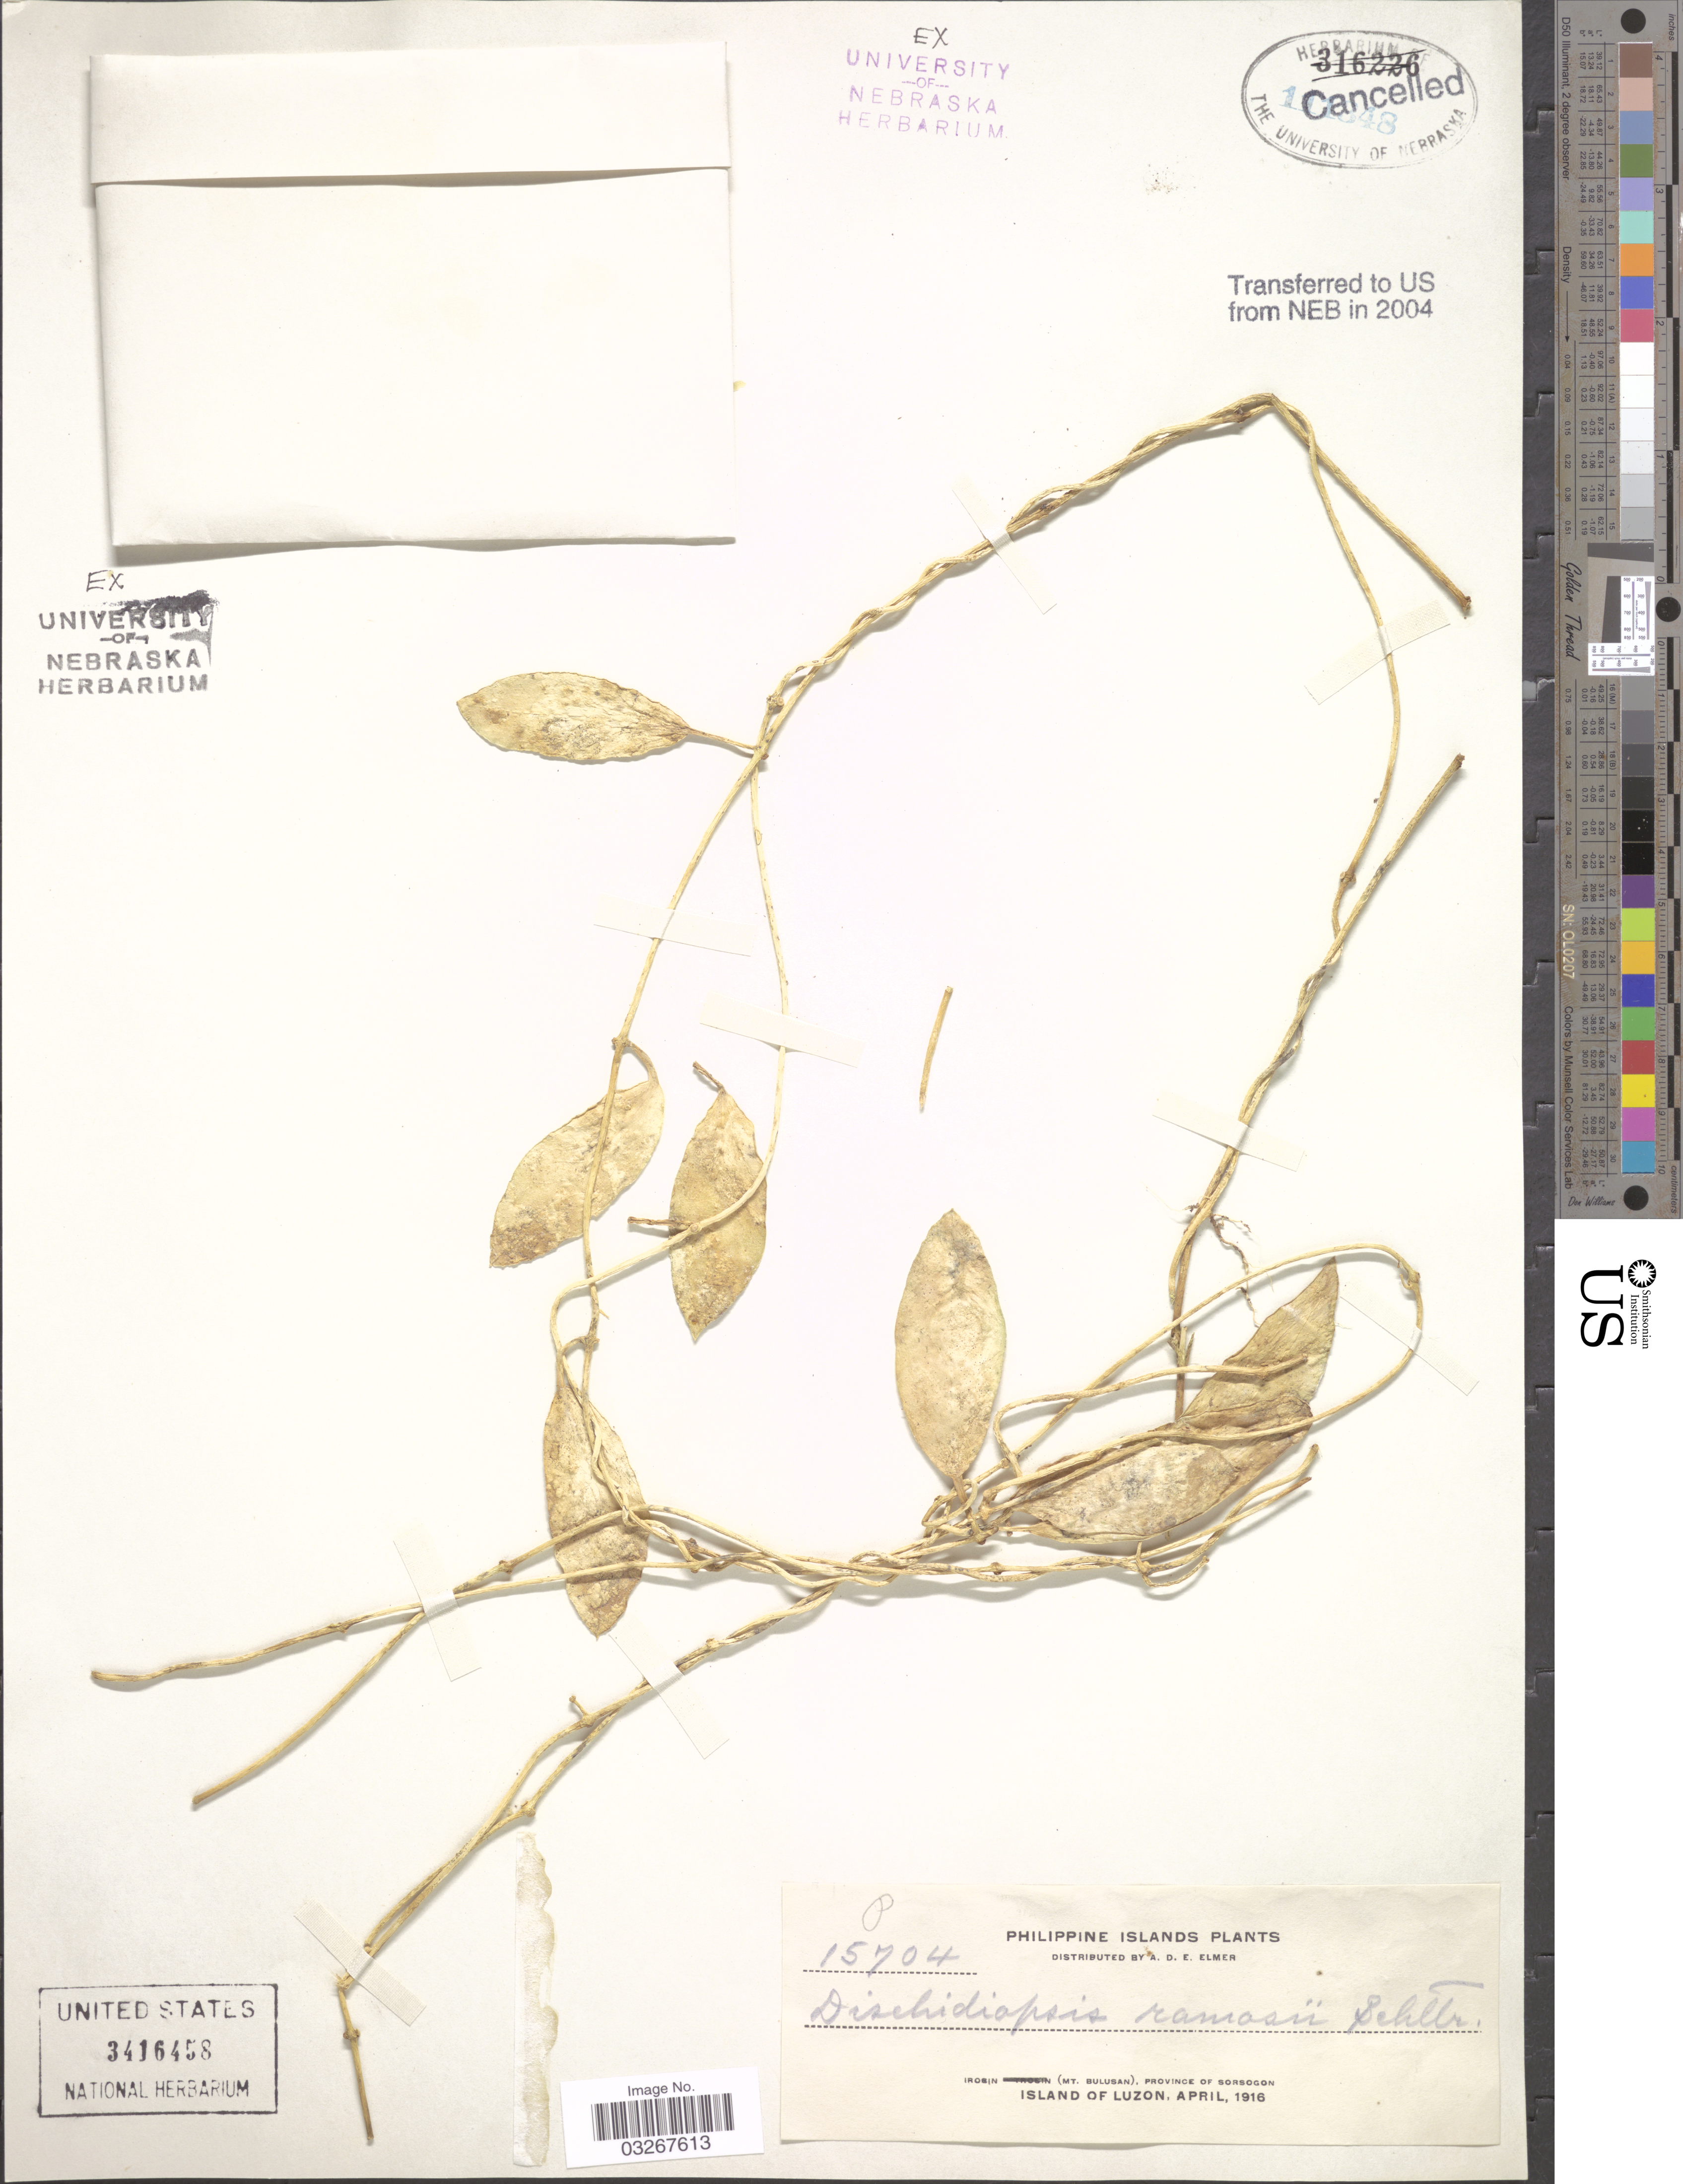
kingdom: Plantae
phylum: Tracheophyta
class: Magnoliopsida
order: Gentianales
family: Apocynaceae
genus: Dischidiopsis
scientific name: Dischidiopsis ramasii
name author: Schltr.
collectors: A. D. E. Elmer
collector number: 15704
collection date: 1916-04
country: Philippines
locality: Irosin (Mt. Bulusan), Province of Sorsogon, Island of Luzon.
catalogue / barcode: US 3416458